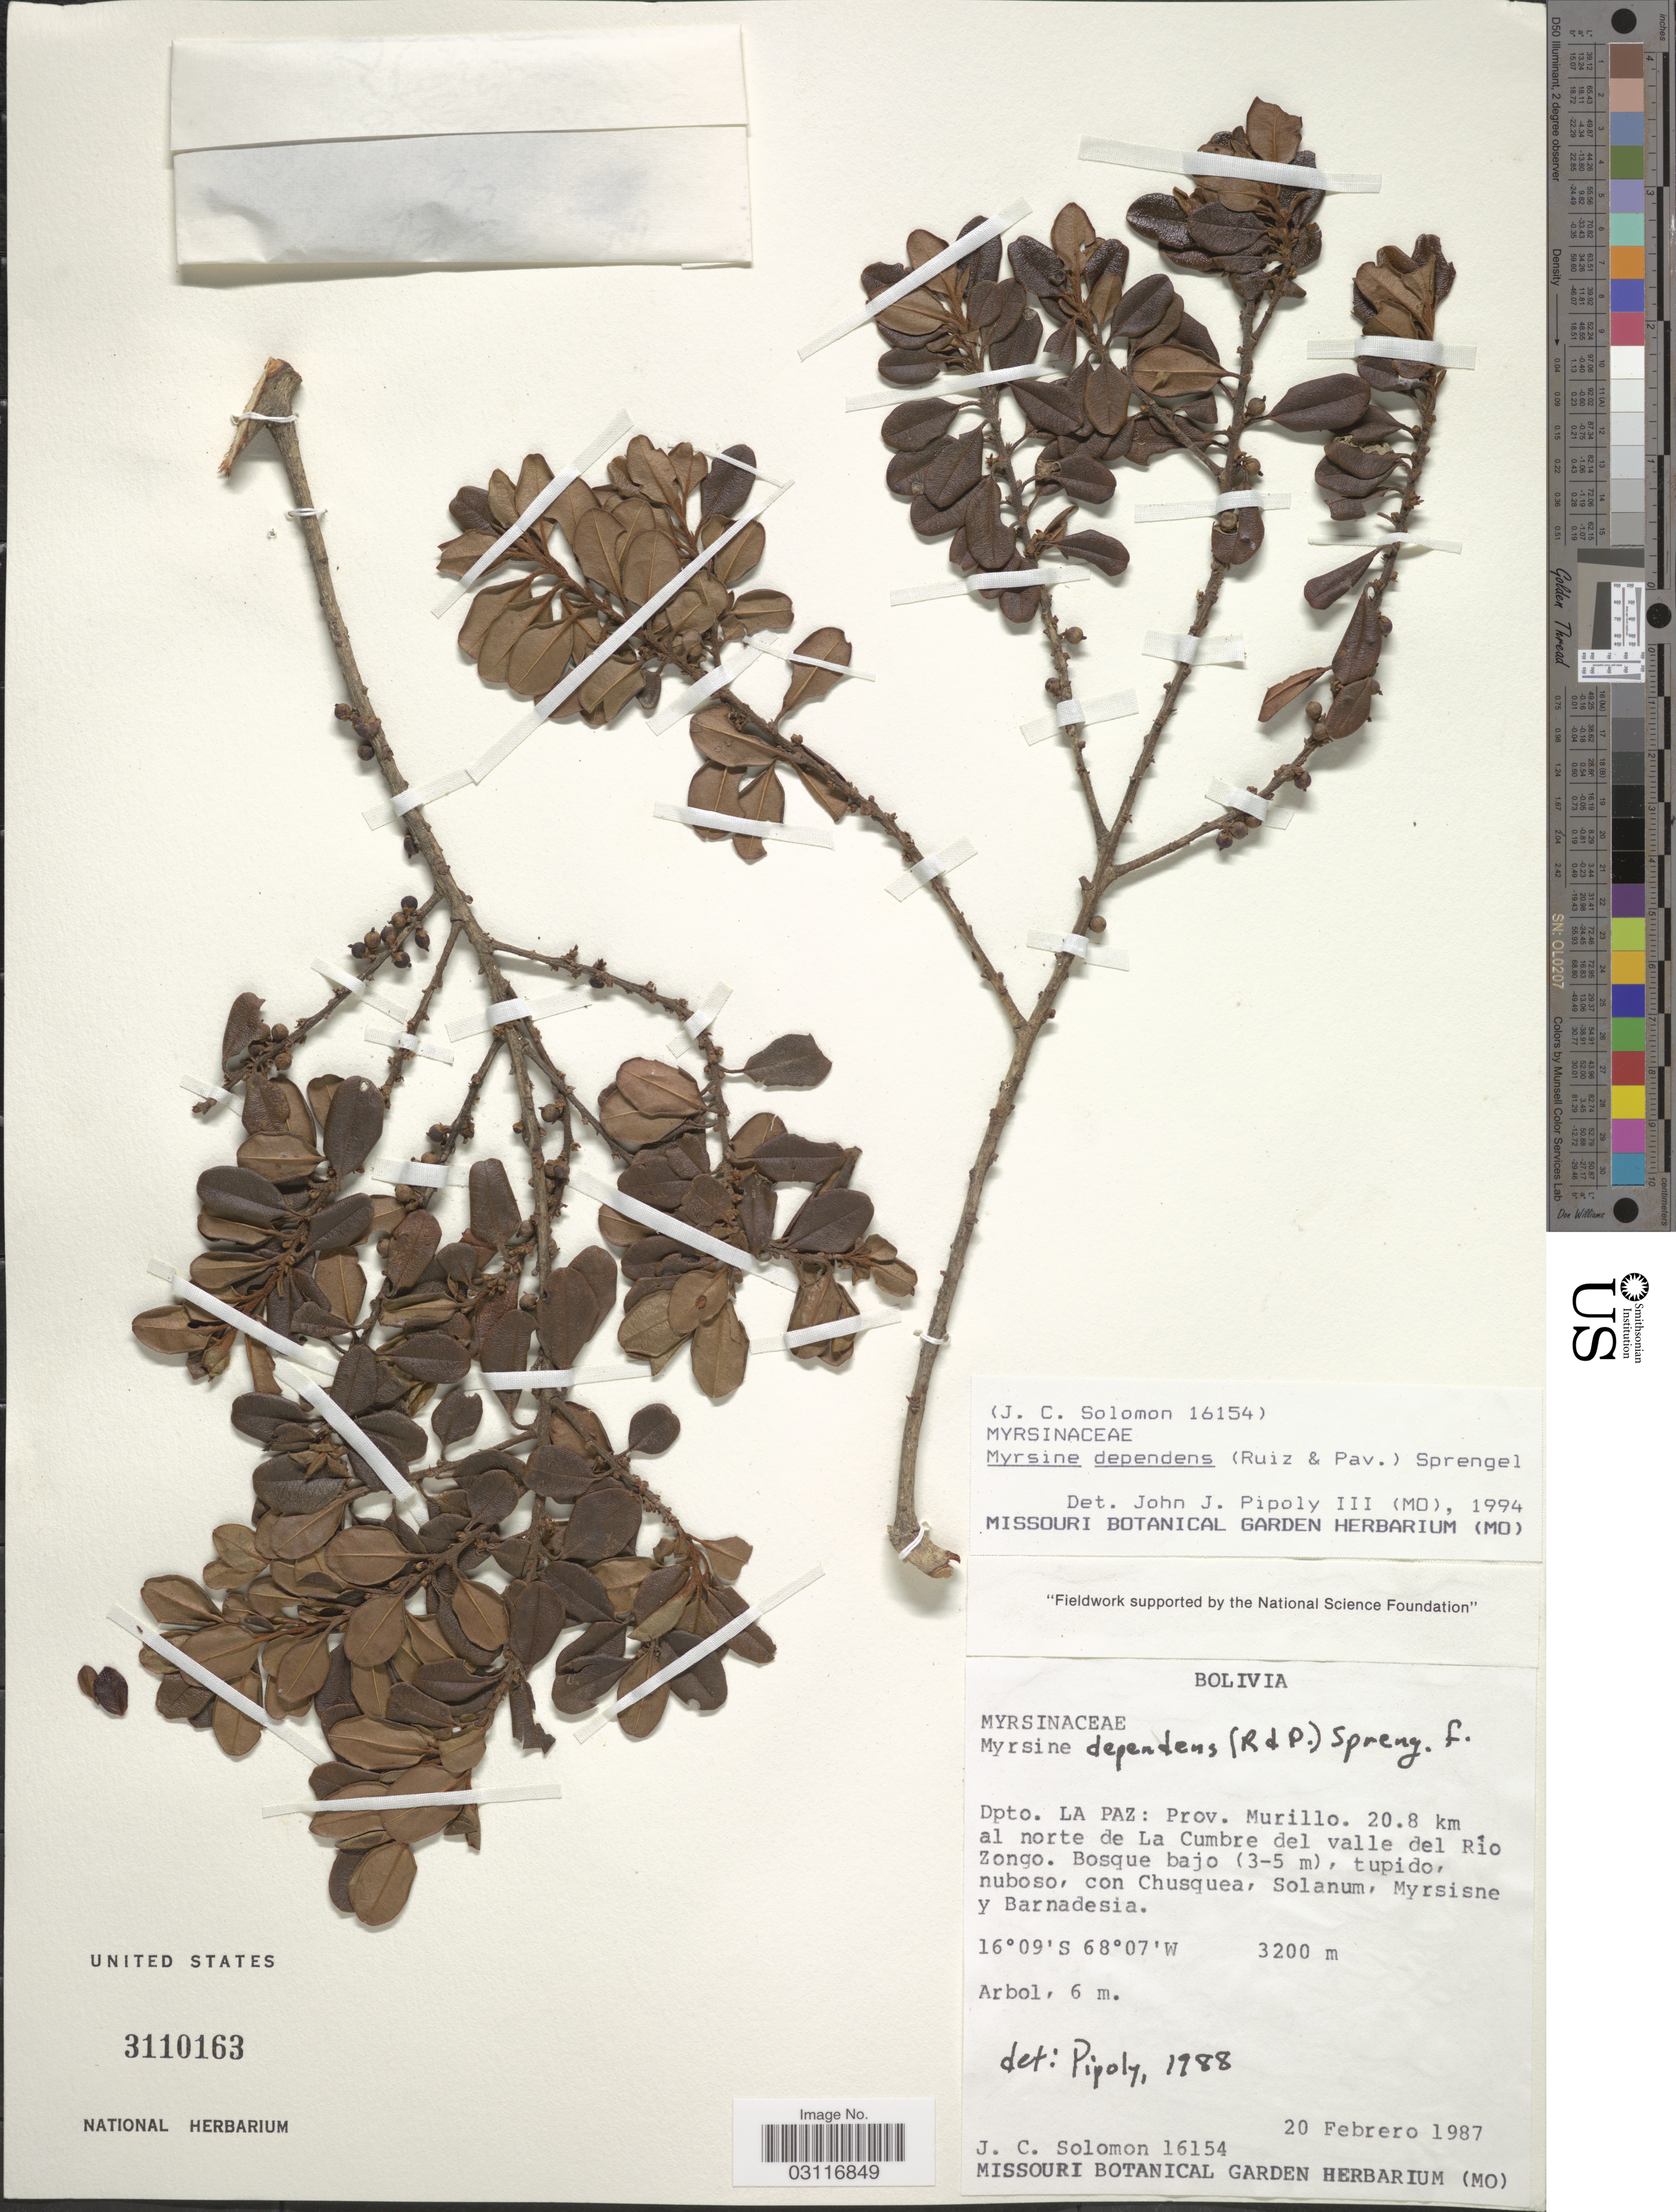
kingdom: Plantae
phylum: Tracheophyta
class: Magnoliopsida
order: Ericales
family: Primulaceae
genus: Myrsine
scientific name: Myrsine dependens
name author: (Ruiz & Pav.) Spreng.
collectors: J. C. Solomon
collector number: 16154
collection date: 1987-02-20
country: Bolivia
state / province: La Paz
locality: Dpto. La Paz: Prov. Murillo. 20.8 km al norte de La Cumbre del valle del Río Zongo.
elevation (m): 3200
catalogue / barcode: US 3110163